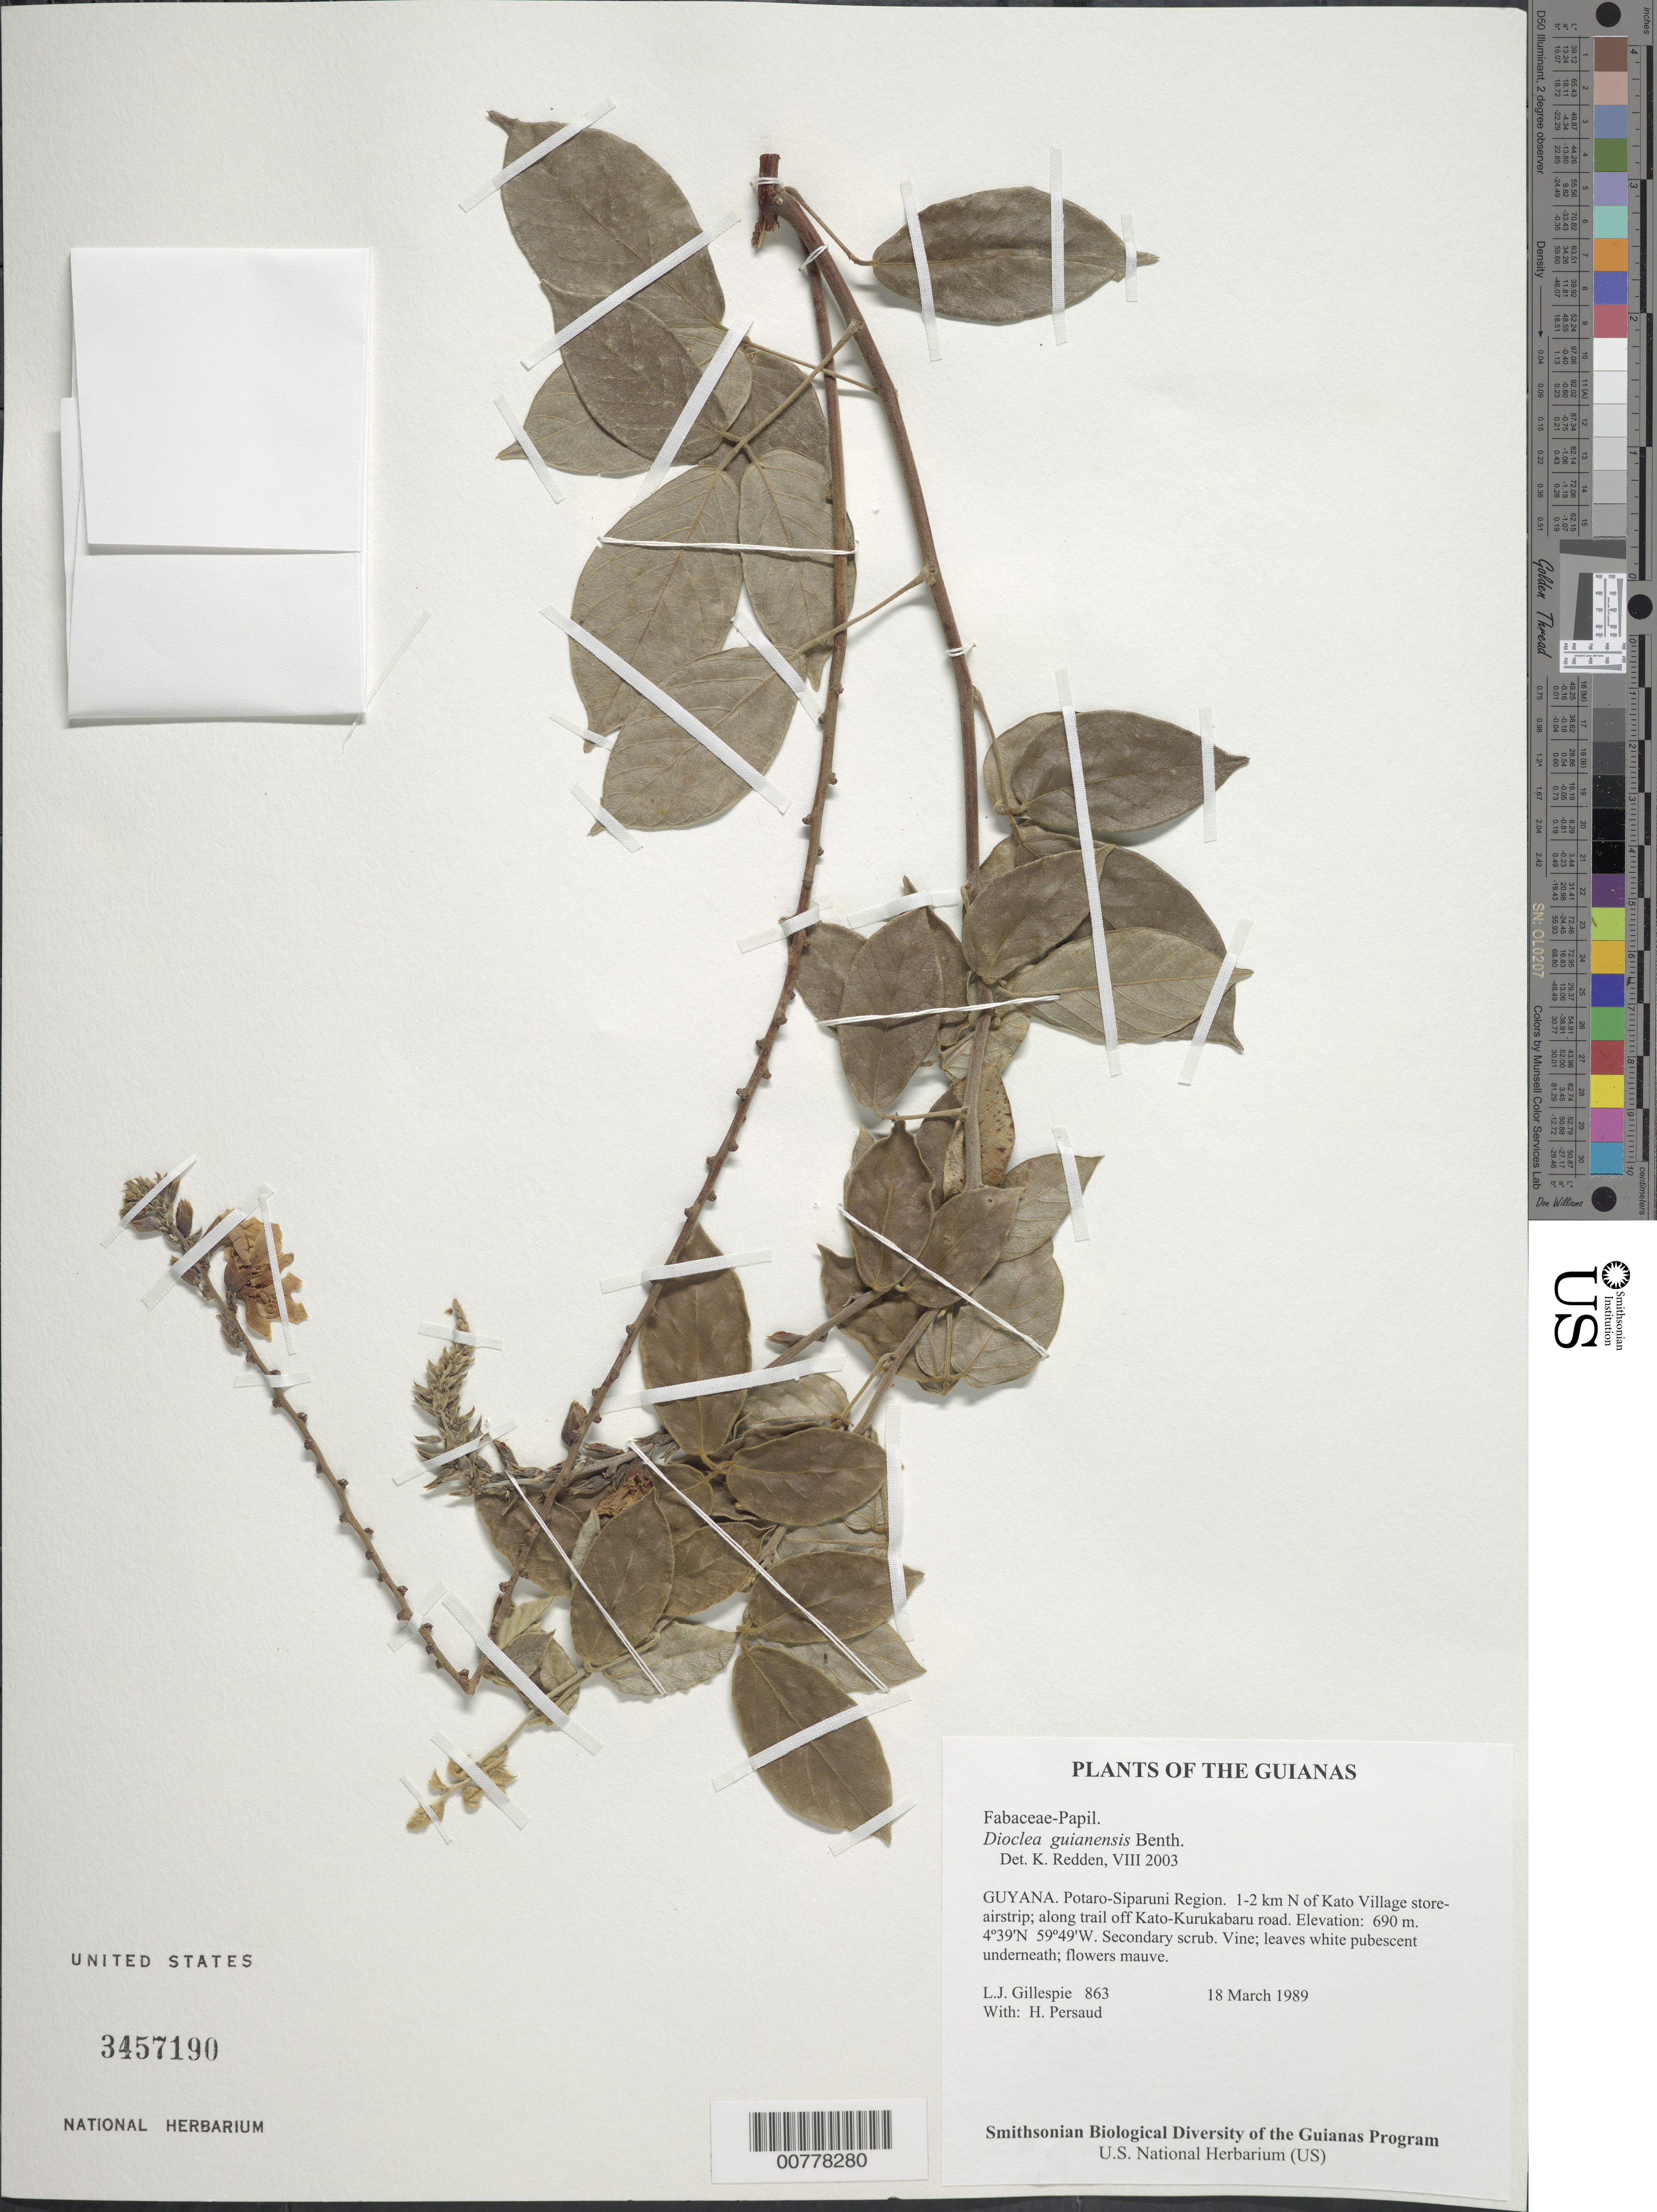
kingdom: Plantae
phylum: Tracheophyta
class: Magnoliopsida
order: Fabales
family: Fabaceae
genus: Dioclea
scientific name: Dioclea guianensis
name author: Benth.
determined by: Redden, K. M.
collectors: L. J. Gillespie & H. Persaud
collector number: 863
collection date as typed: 18 March 1989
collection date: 1989-03-18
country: Guyana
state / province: Potaro-Siparuni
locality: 1-2 km N of Kato Village store-airstrip; along trail off Kato-Kurukabaru road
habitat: Secondary scrub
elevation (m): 690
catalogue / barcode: US 3457190